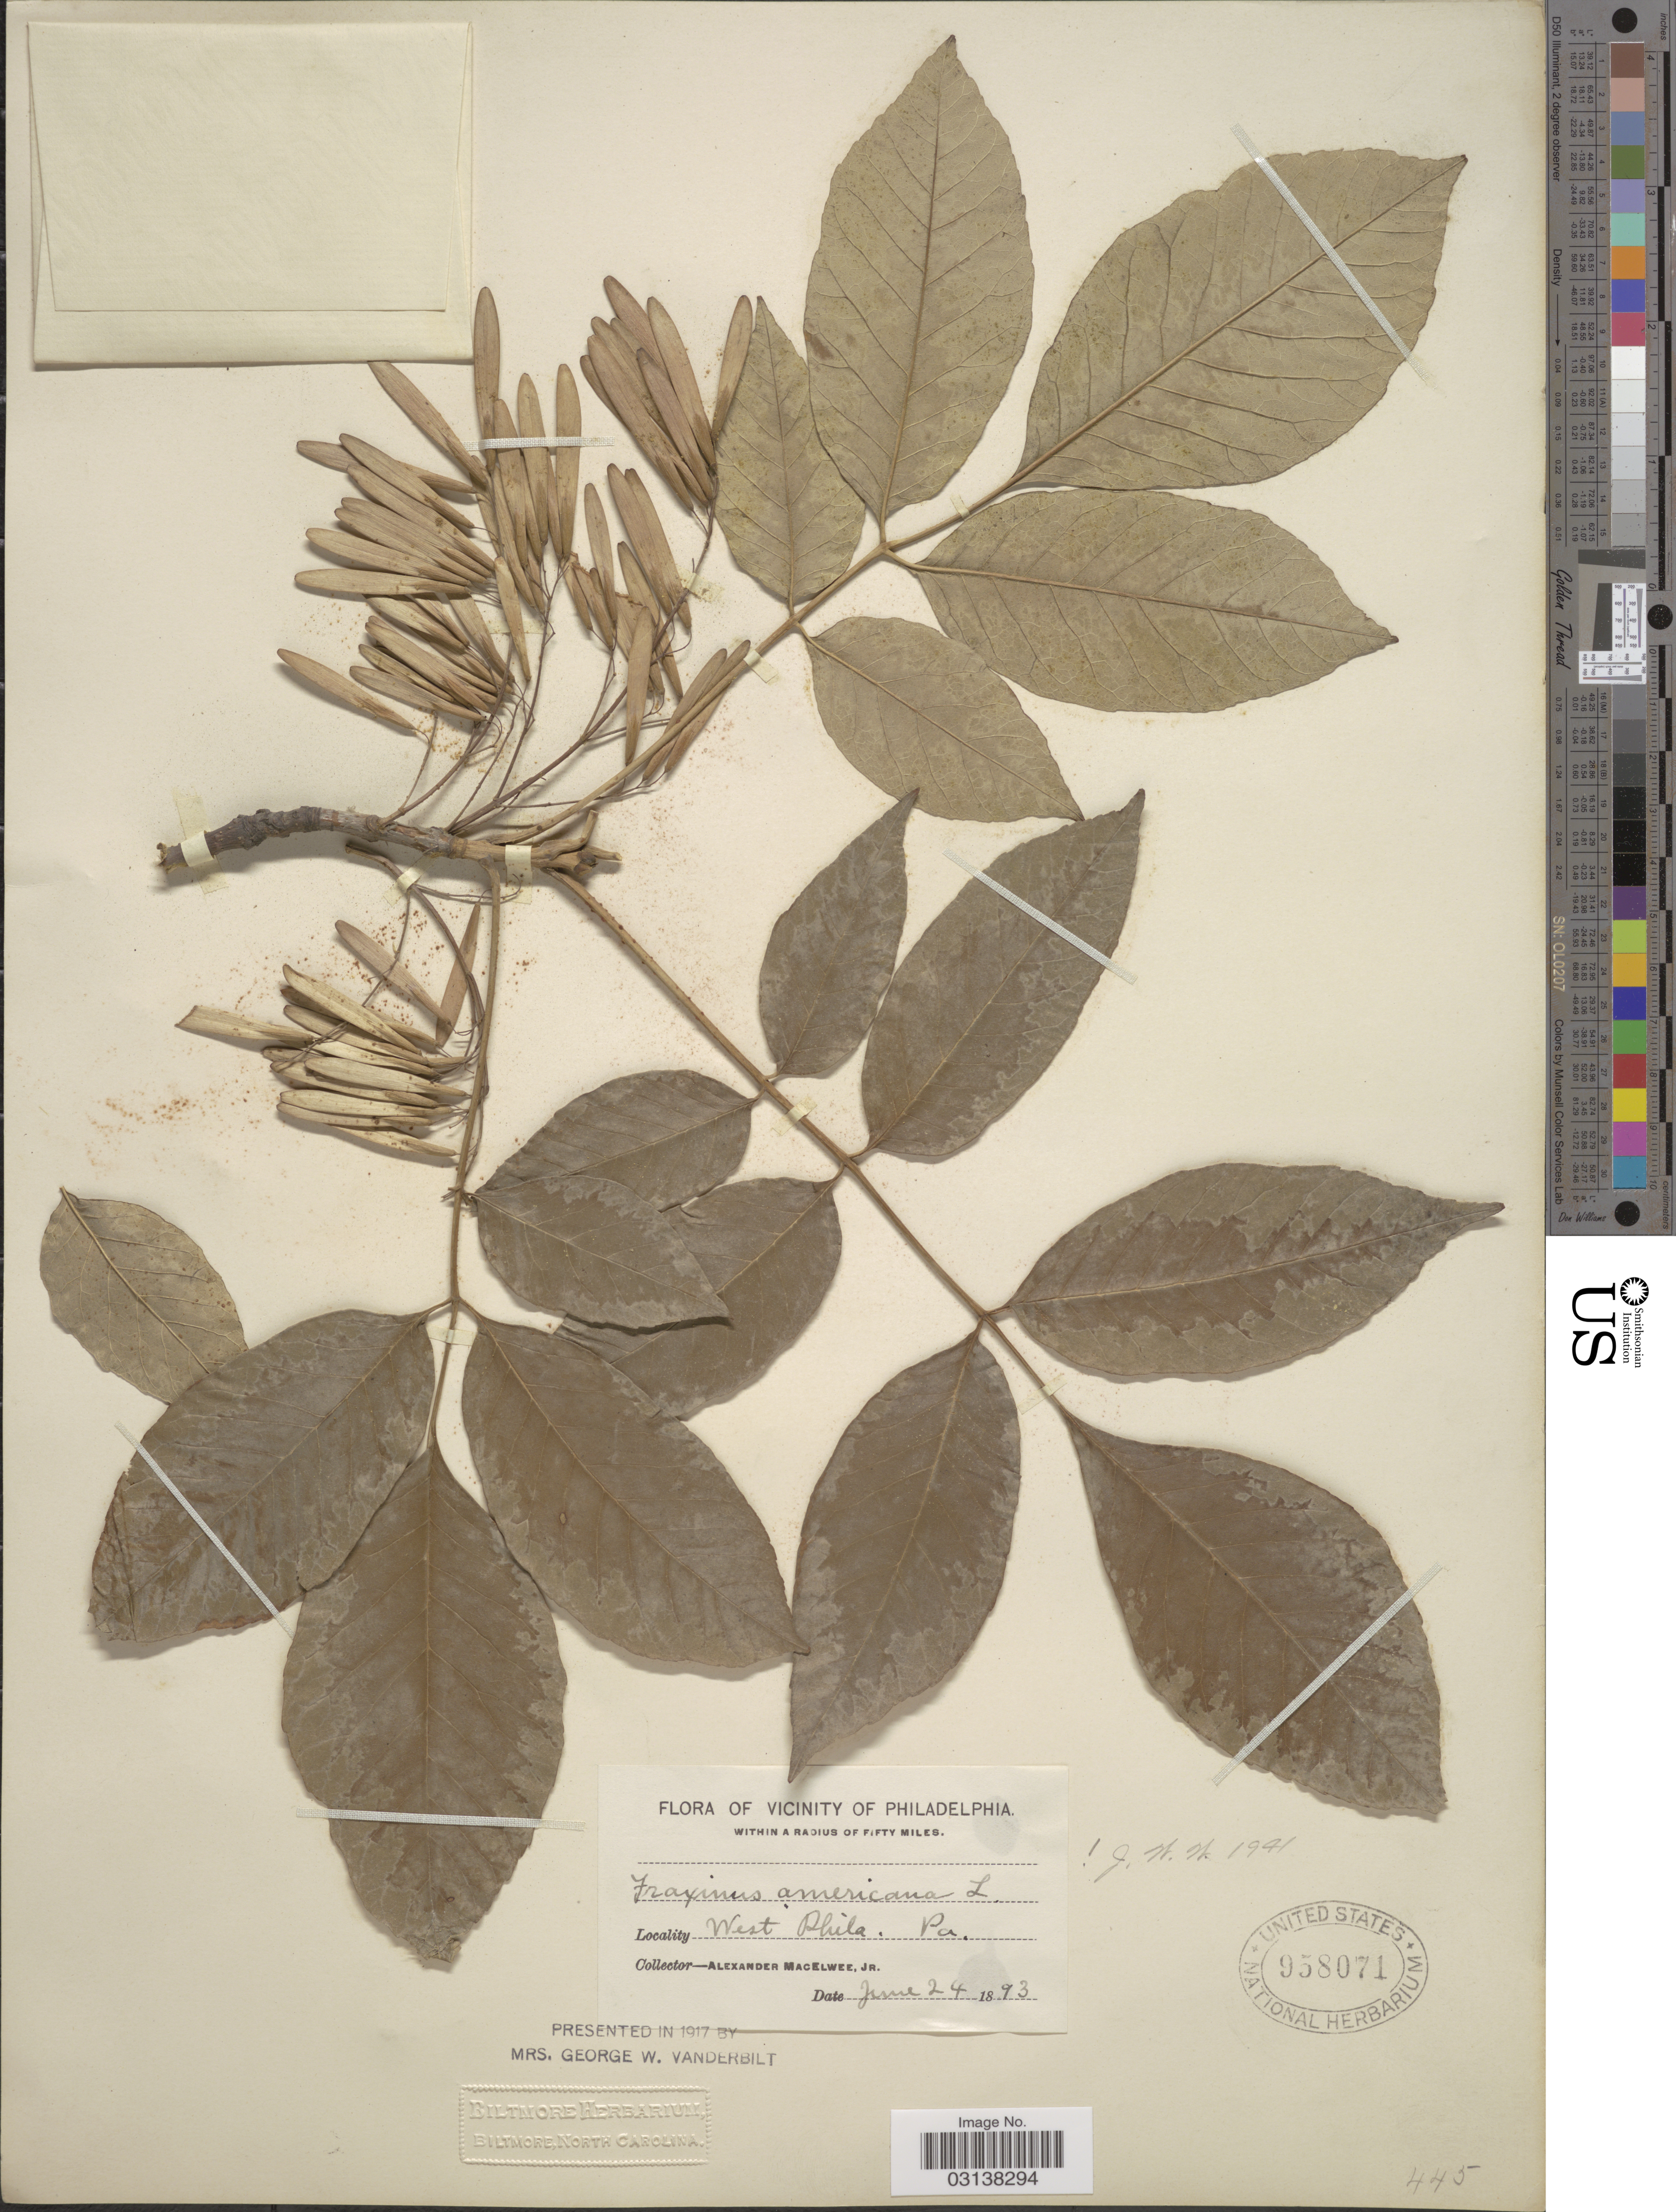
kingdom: Plantae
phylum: Tracheophyta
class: Magnoliopsida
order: Lamiales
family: Oleaceae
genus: Fraxinus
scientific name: Fraxinus americana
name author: L.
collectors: A. MacElwee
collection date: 1893-06-24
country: United States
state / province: Pennsylvania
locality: Vicinity of Philadelphia, within a radius of fifty miles. West Phila.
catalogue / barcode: US 958071